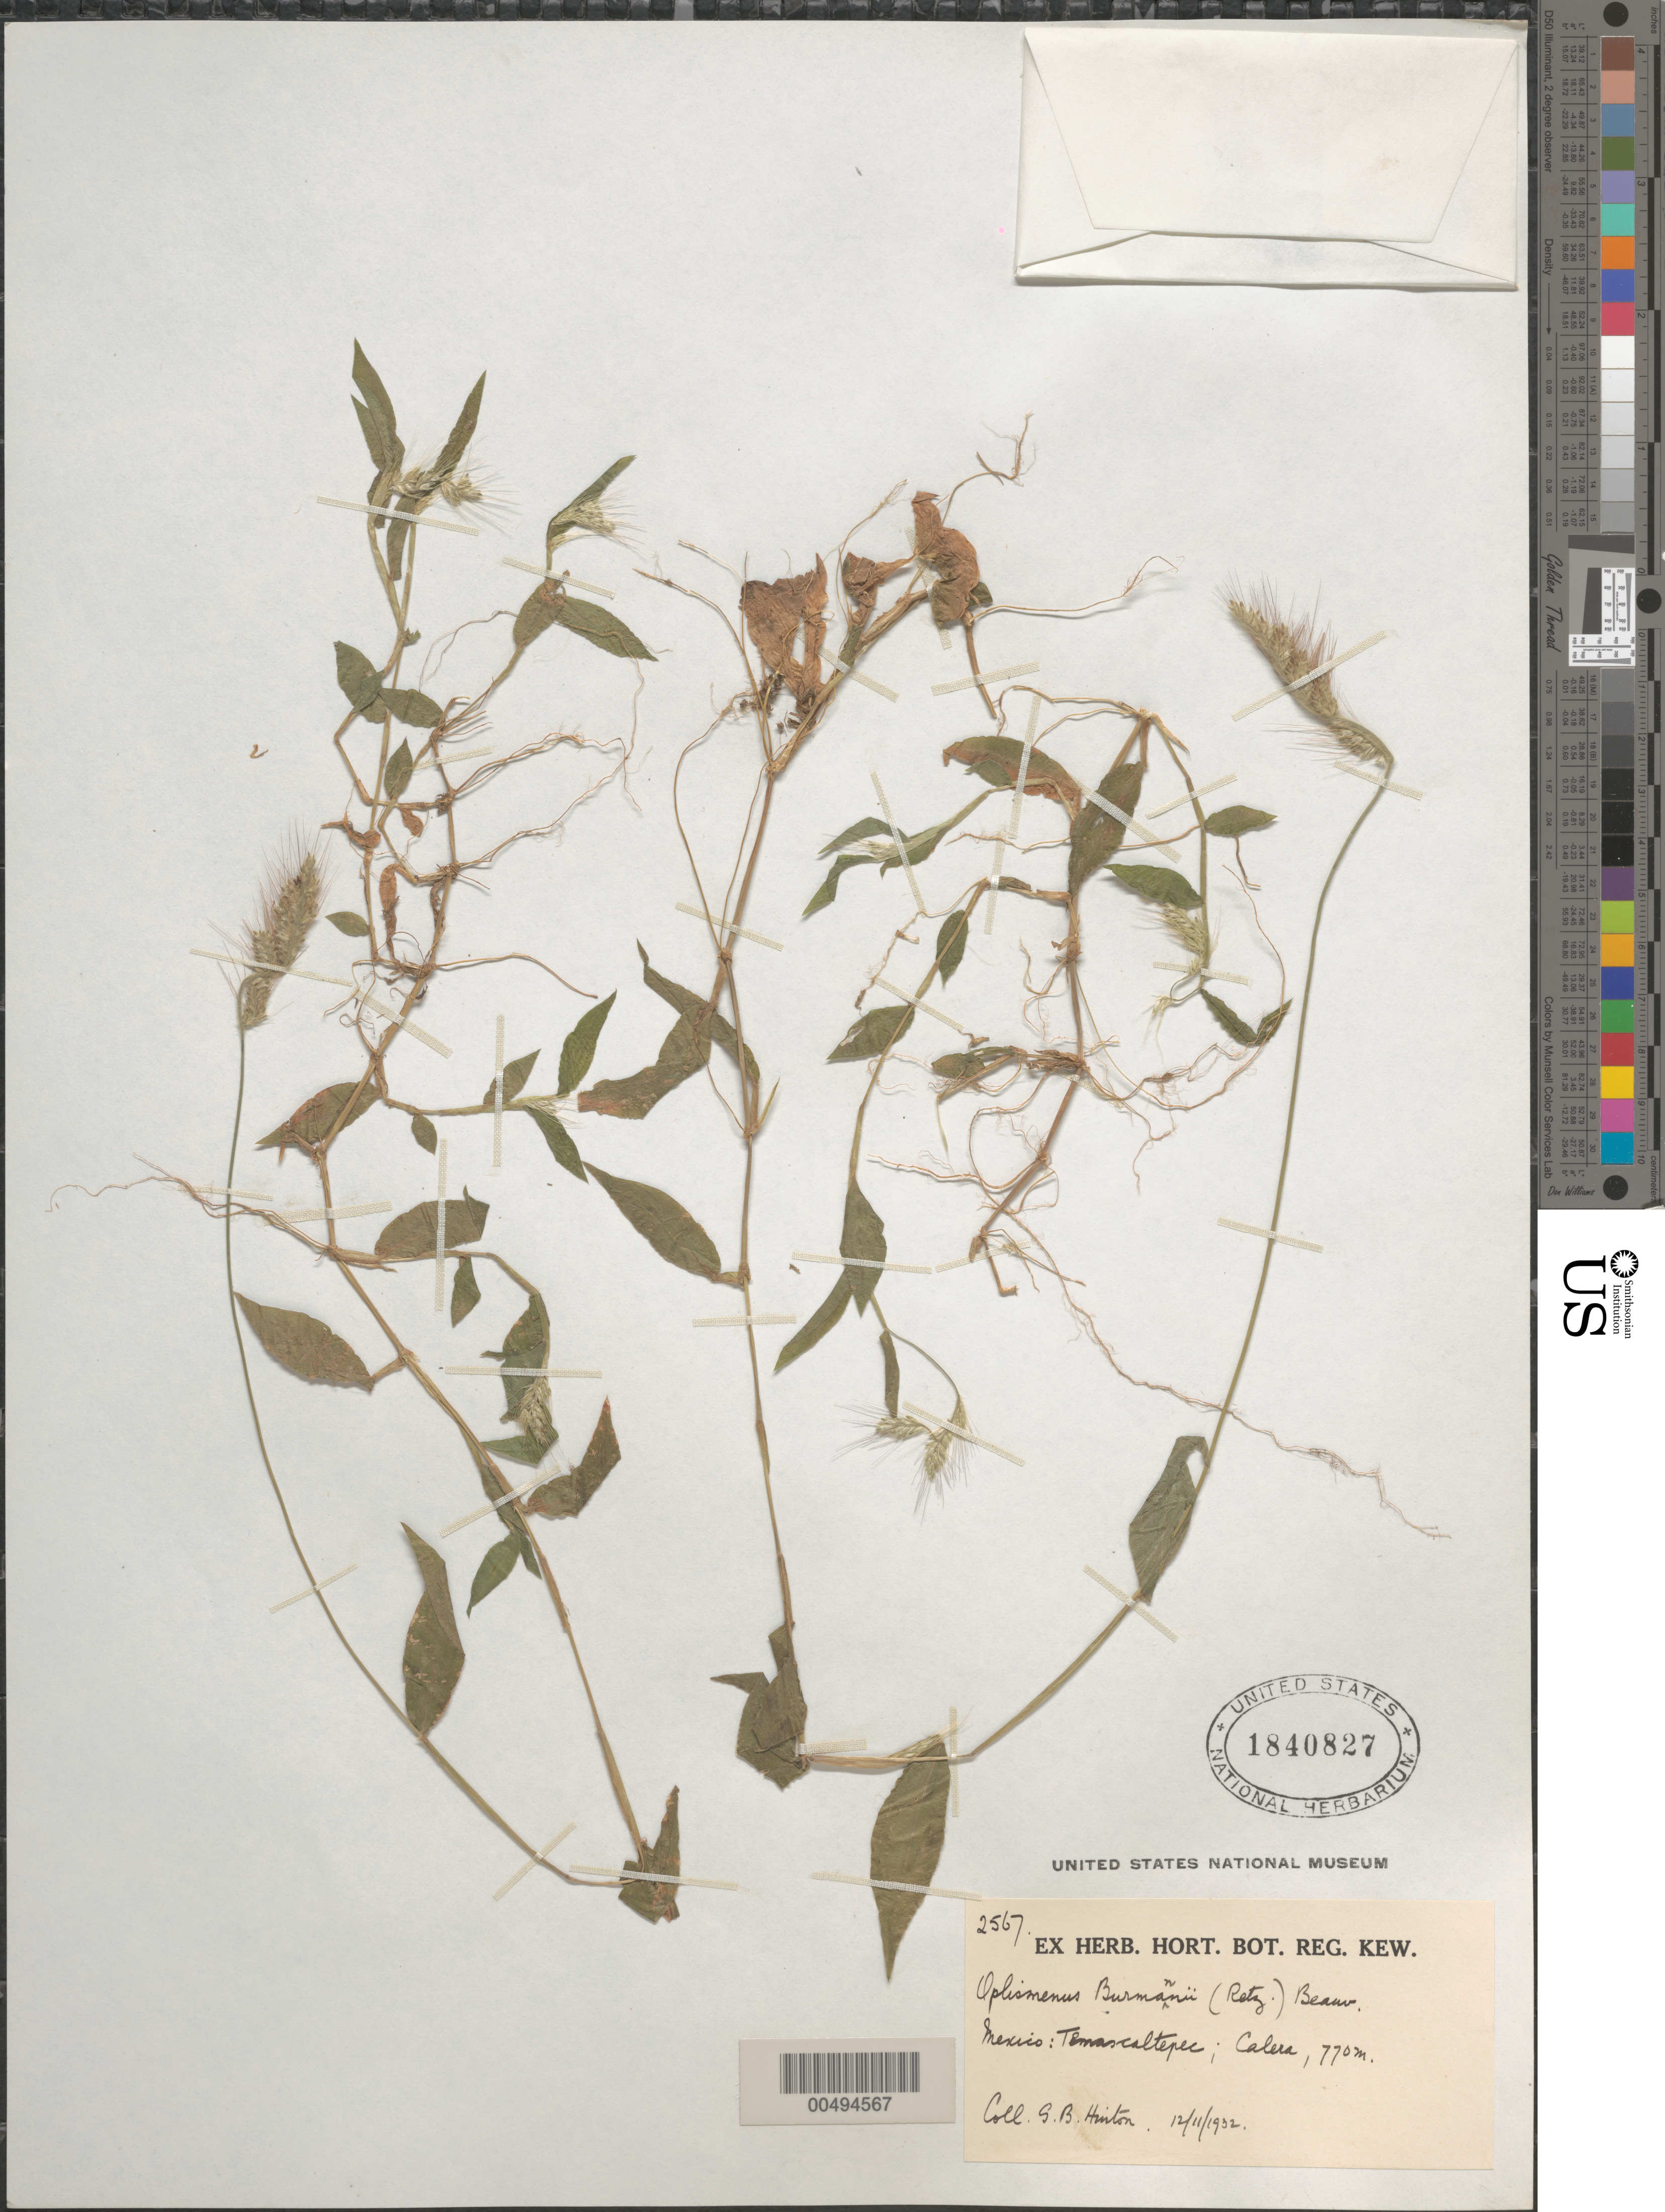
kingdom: Plantae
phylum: Tracheophyta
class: Liliopsida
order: Poales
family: Poaceae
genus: Oplismenus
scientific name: Oplismenus burmannii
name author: (Retz.) P. Beauv.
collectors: G. B. Hinton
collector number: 2567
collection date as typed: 12 Nov 1932 to 11 Dec 1932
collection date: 1932-11-12/1932-12-11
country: Mexico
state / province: México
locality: Temascaltepec, Calera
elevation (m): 770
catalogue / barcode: US 1840827